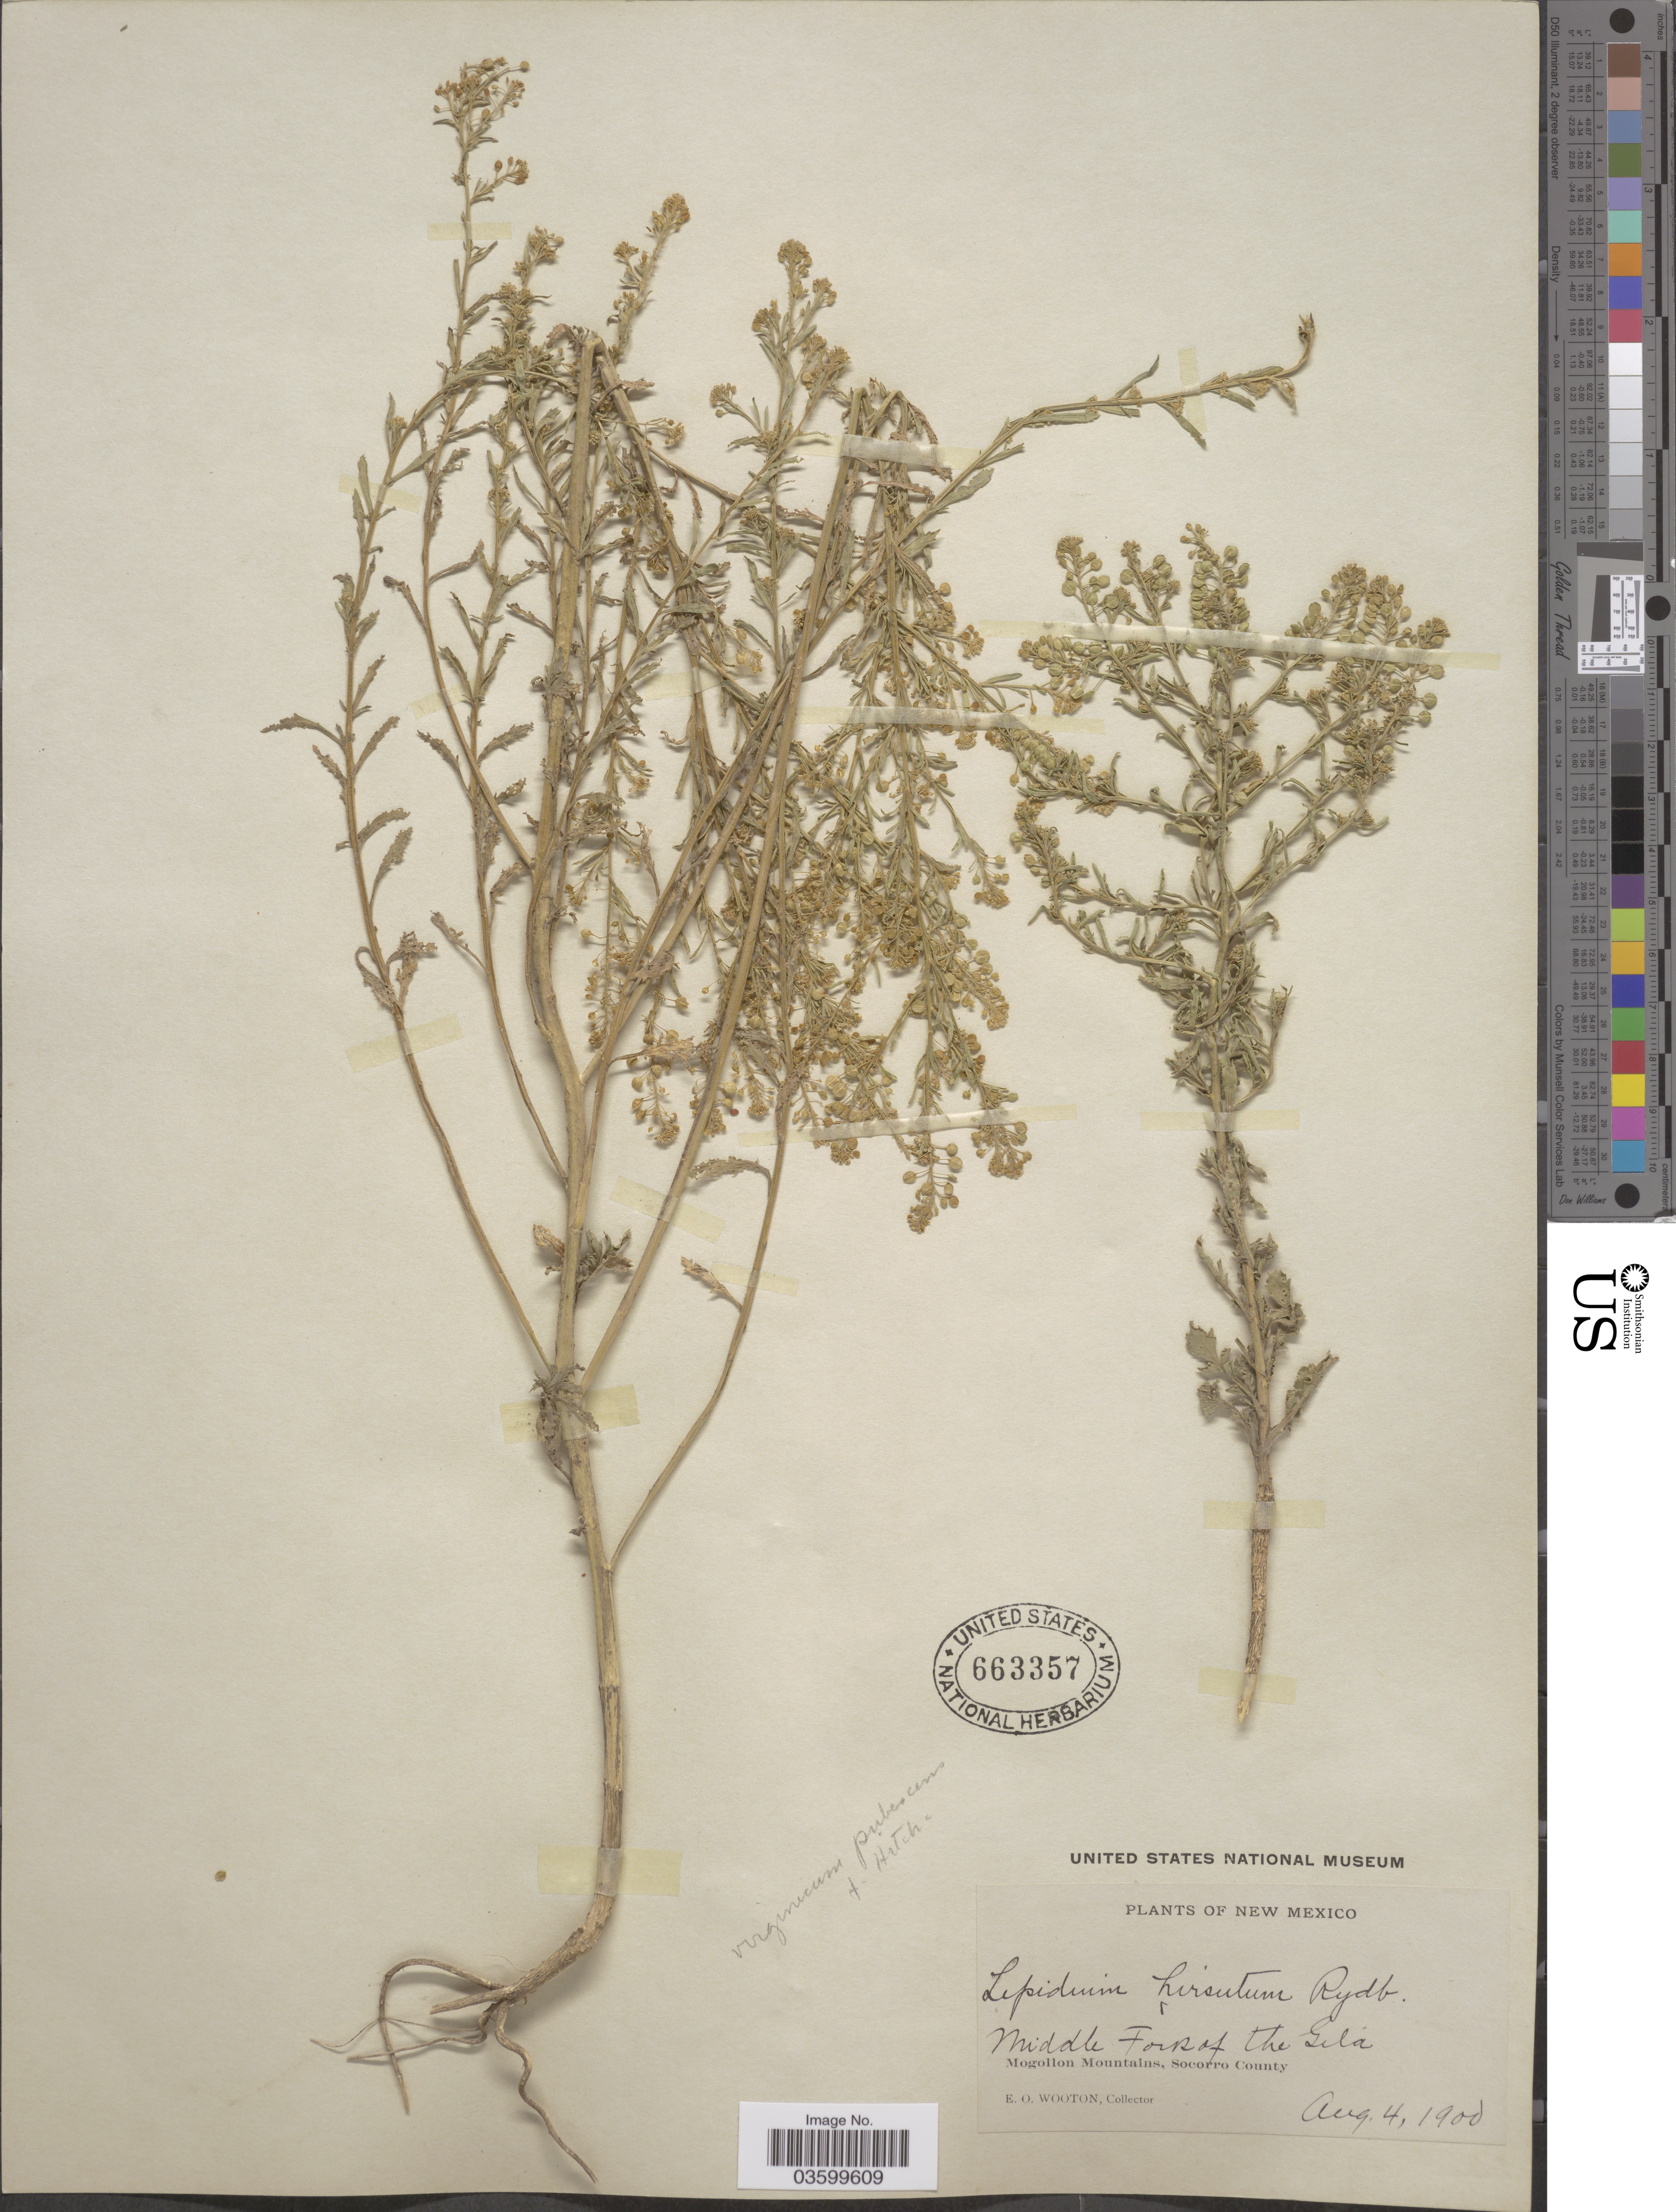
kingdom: Plantae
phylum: Tracheophyta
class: Magnoliopsida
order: Brassicales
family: Brassicaceae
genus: Lepidium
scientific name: Lepidium virginicum var. pubescens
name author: (Greene) C.L. Hitchc.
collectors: E. O. Wooton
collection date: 1900-08-04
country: United States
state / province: New Mexico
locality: Middle Fork of the Gila. Mogollon Mountains, Socorro County.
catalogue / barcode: US 663357